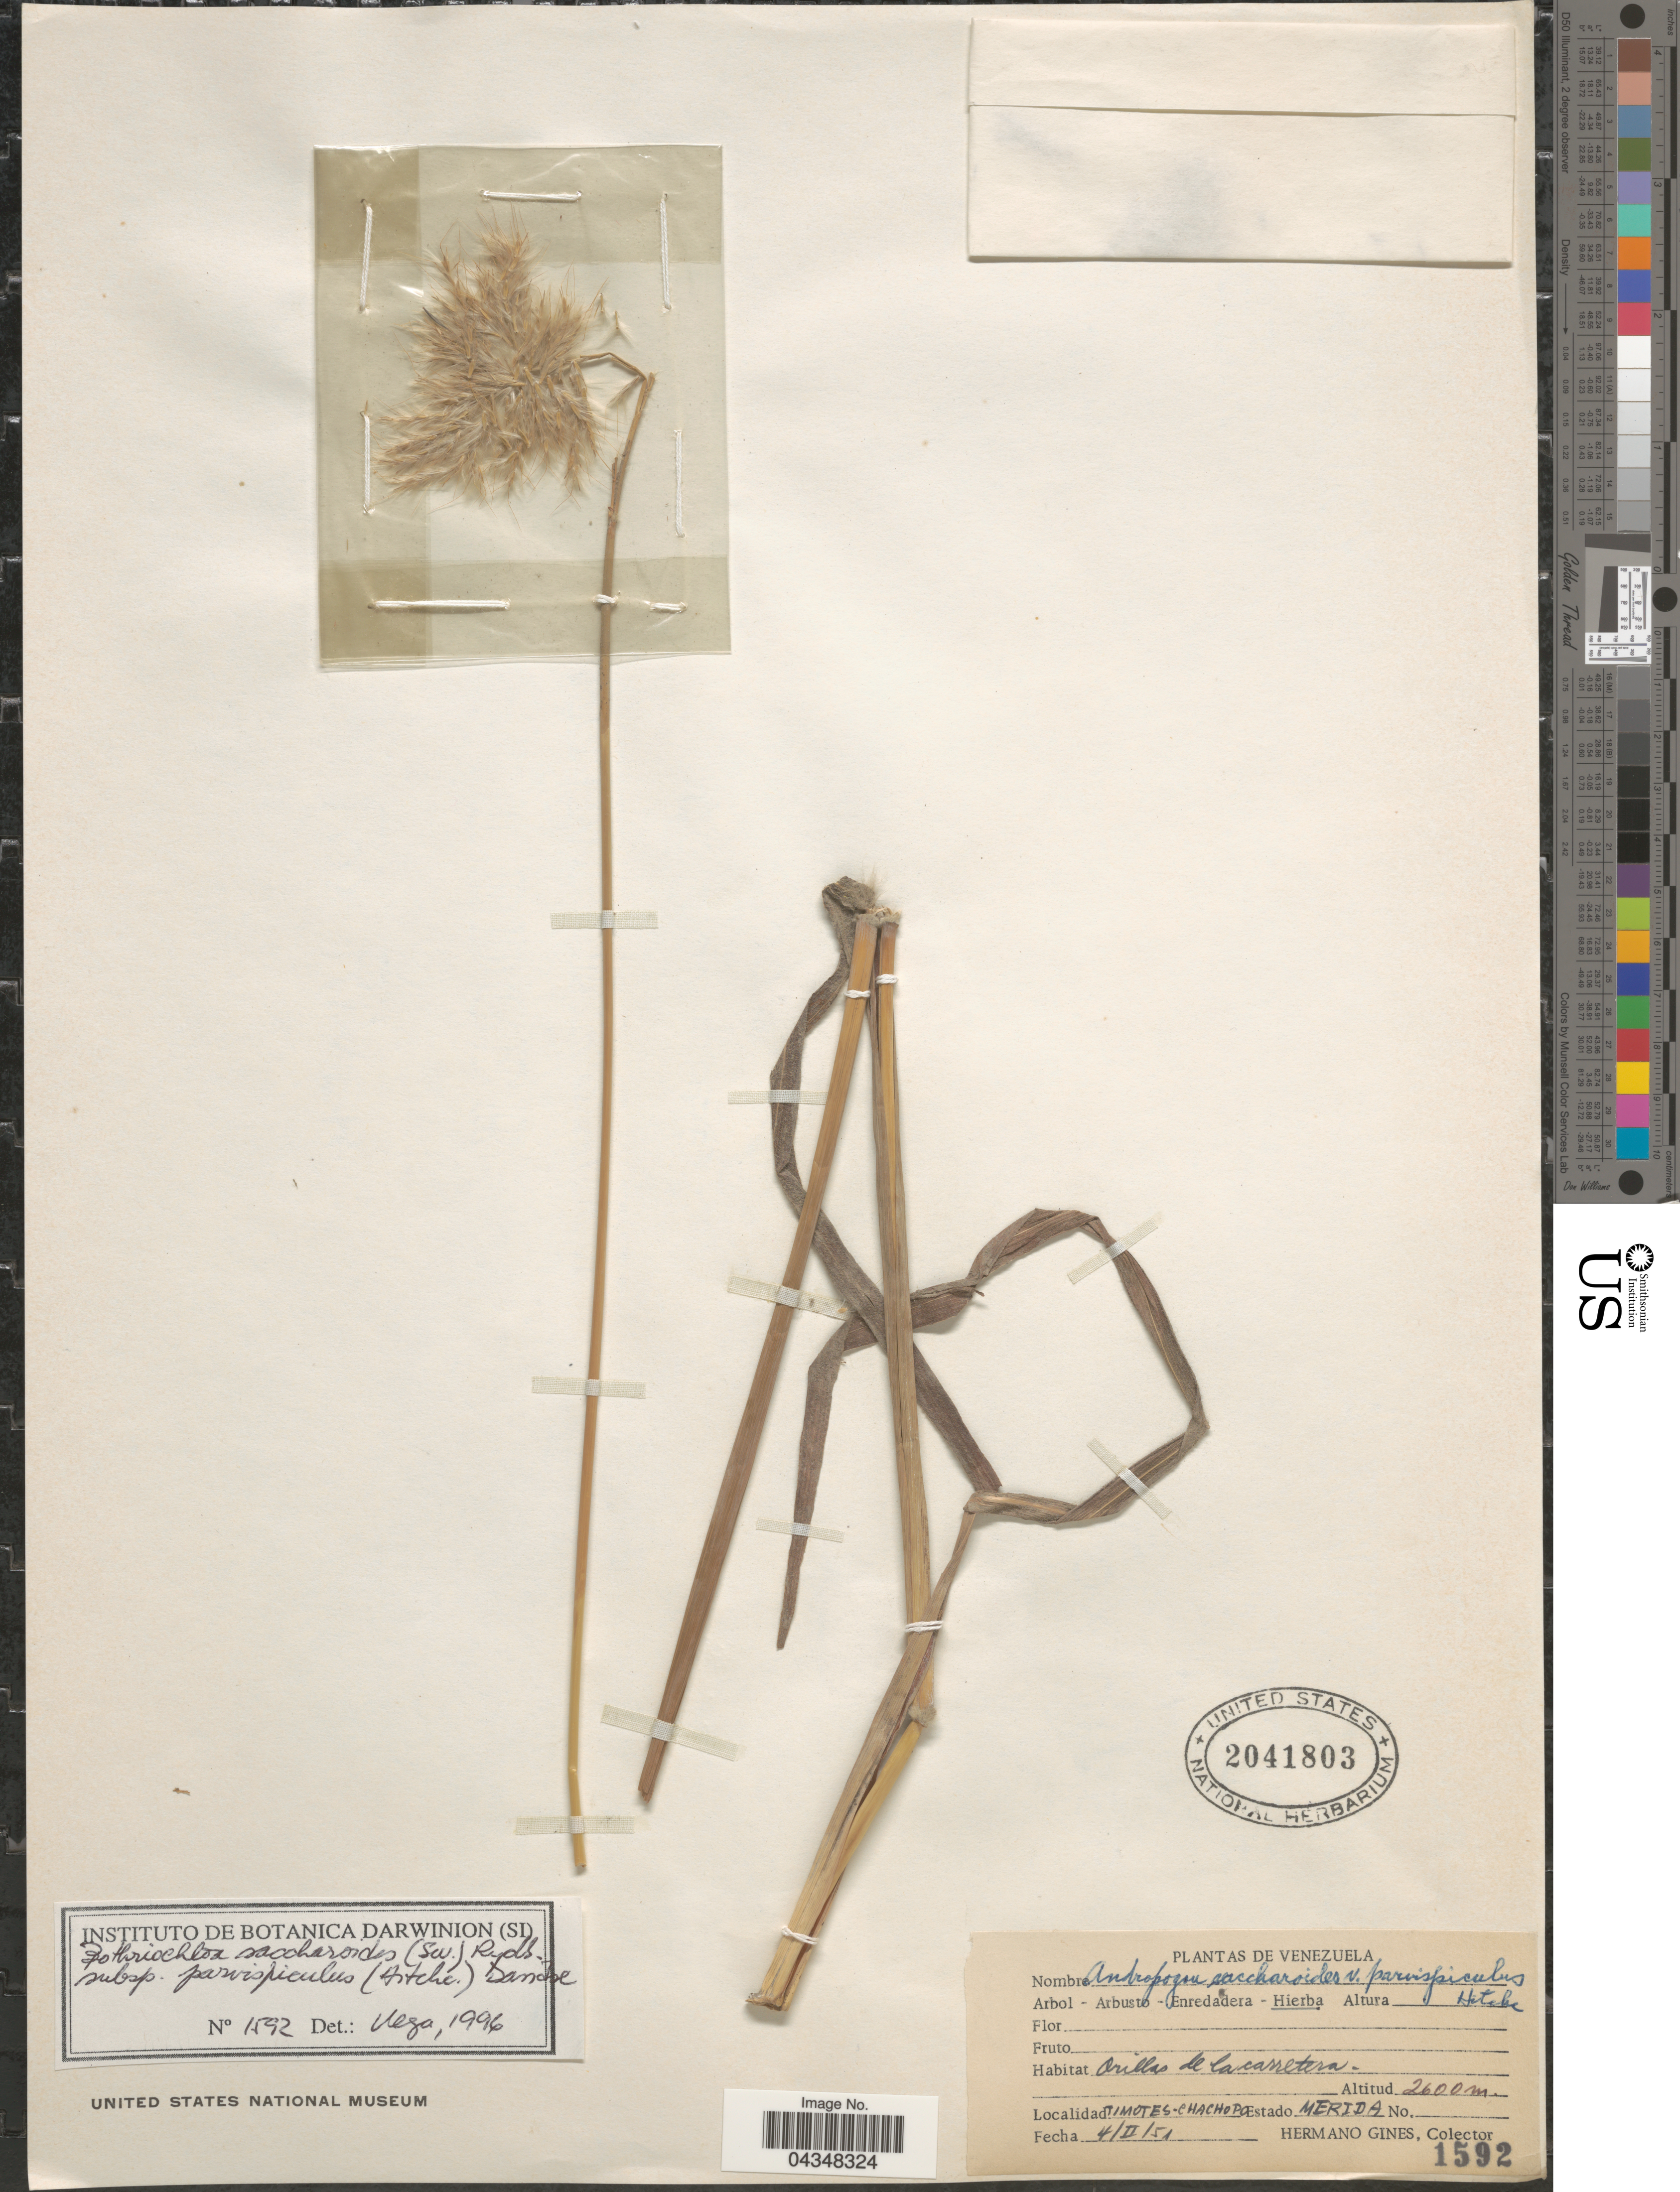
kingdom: Plantae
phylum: Tracheophyta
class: Liliopsida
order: Poales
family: Poaceae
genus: Bothriochloa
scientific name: Bothriochloa saccharoides var. parvispicula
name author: (Hitchc.) Tovar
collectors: Bro. Gines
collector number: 1592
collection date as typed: Transcribed d/m/y: 4/2/51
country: Venezuela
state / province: Merida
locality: Timotes-Chachopo.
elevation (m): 2600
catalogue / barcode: US 2041803